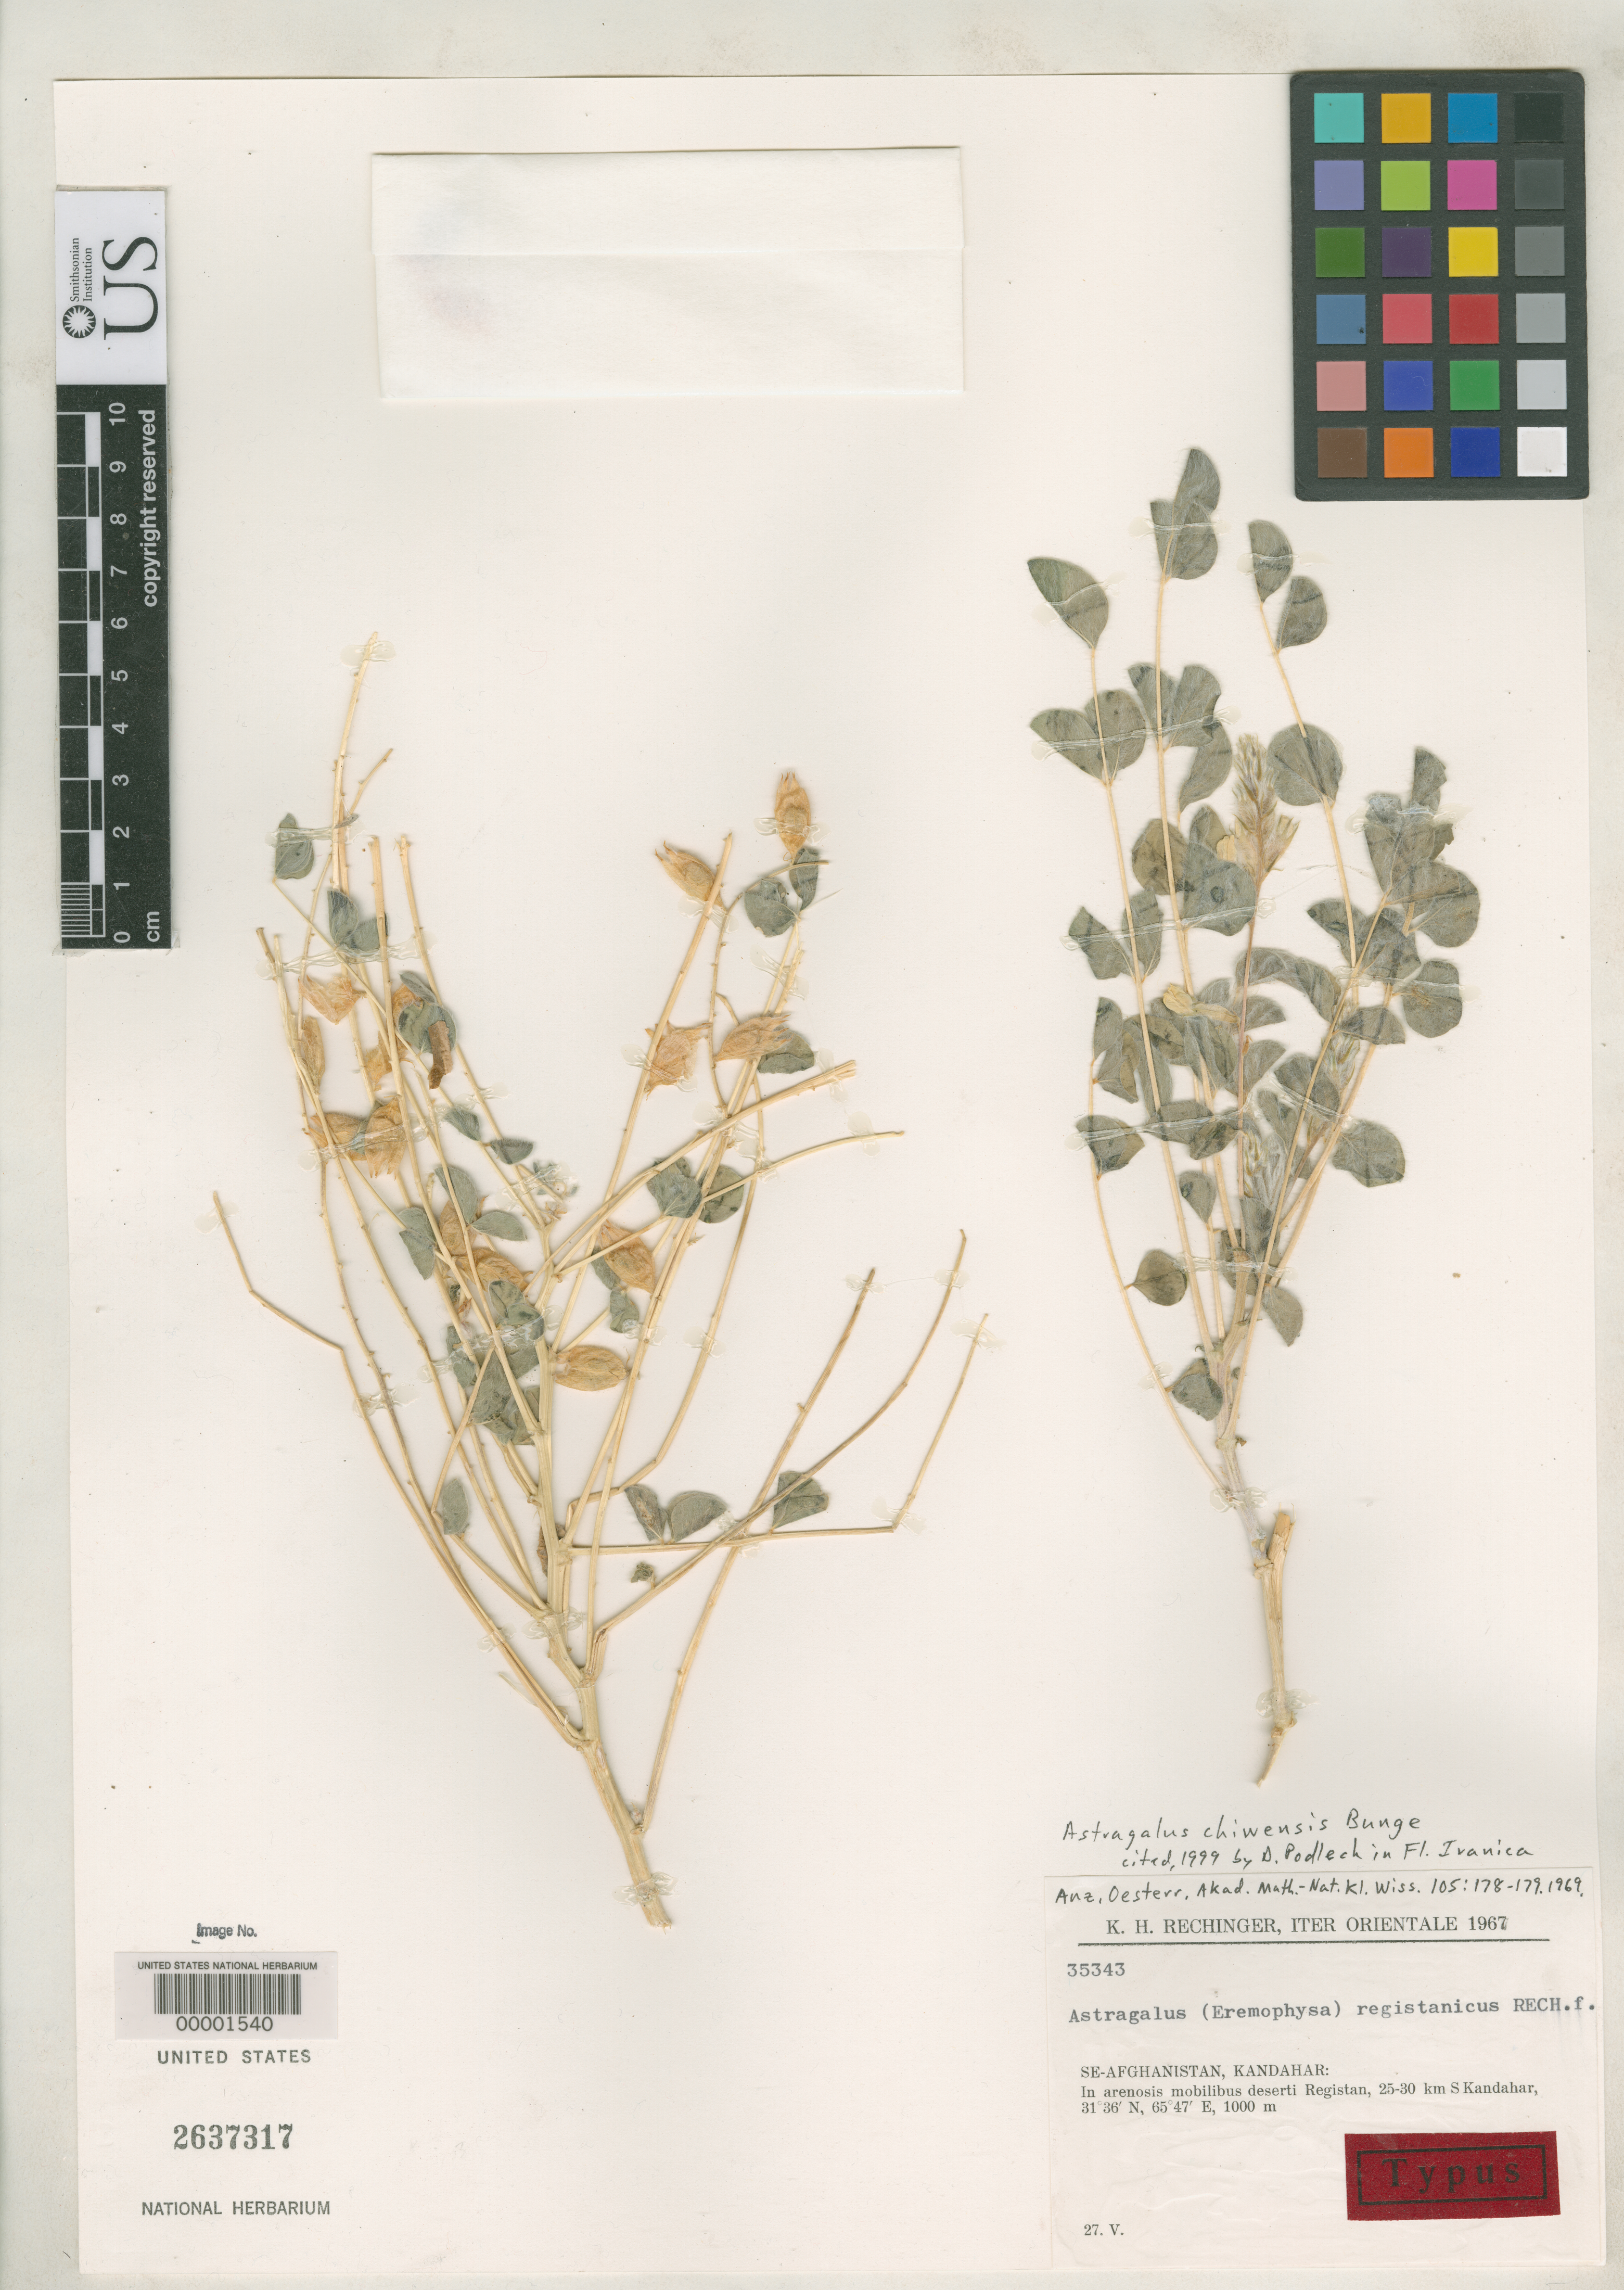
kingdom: Plantae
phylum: Tracheophyta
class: Magnoliopsida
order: Fabales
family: Fabaceae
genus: Astragalus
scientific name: Astragalus registanicus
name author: Rech. f.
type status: Type Collection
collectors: K. H. Rechinger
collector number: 35343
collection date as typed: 27 May 1967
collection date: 1967-05-27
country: Afghanistan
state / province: Kandahar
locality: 25-30 km S Kandahar.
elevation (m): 1000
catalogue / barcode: US 2637317